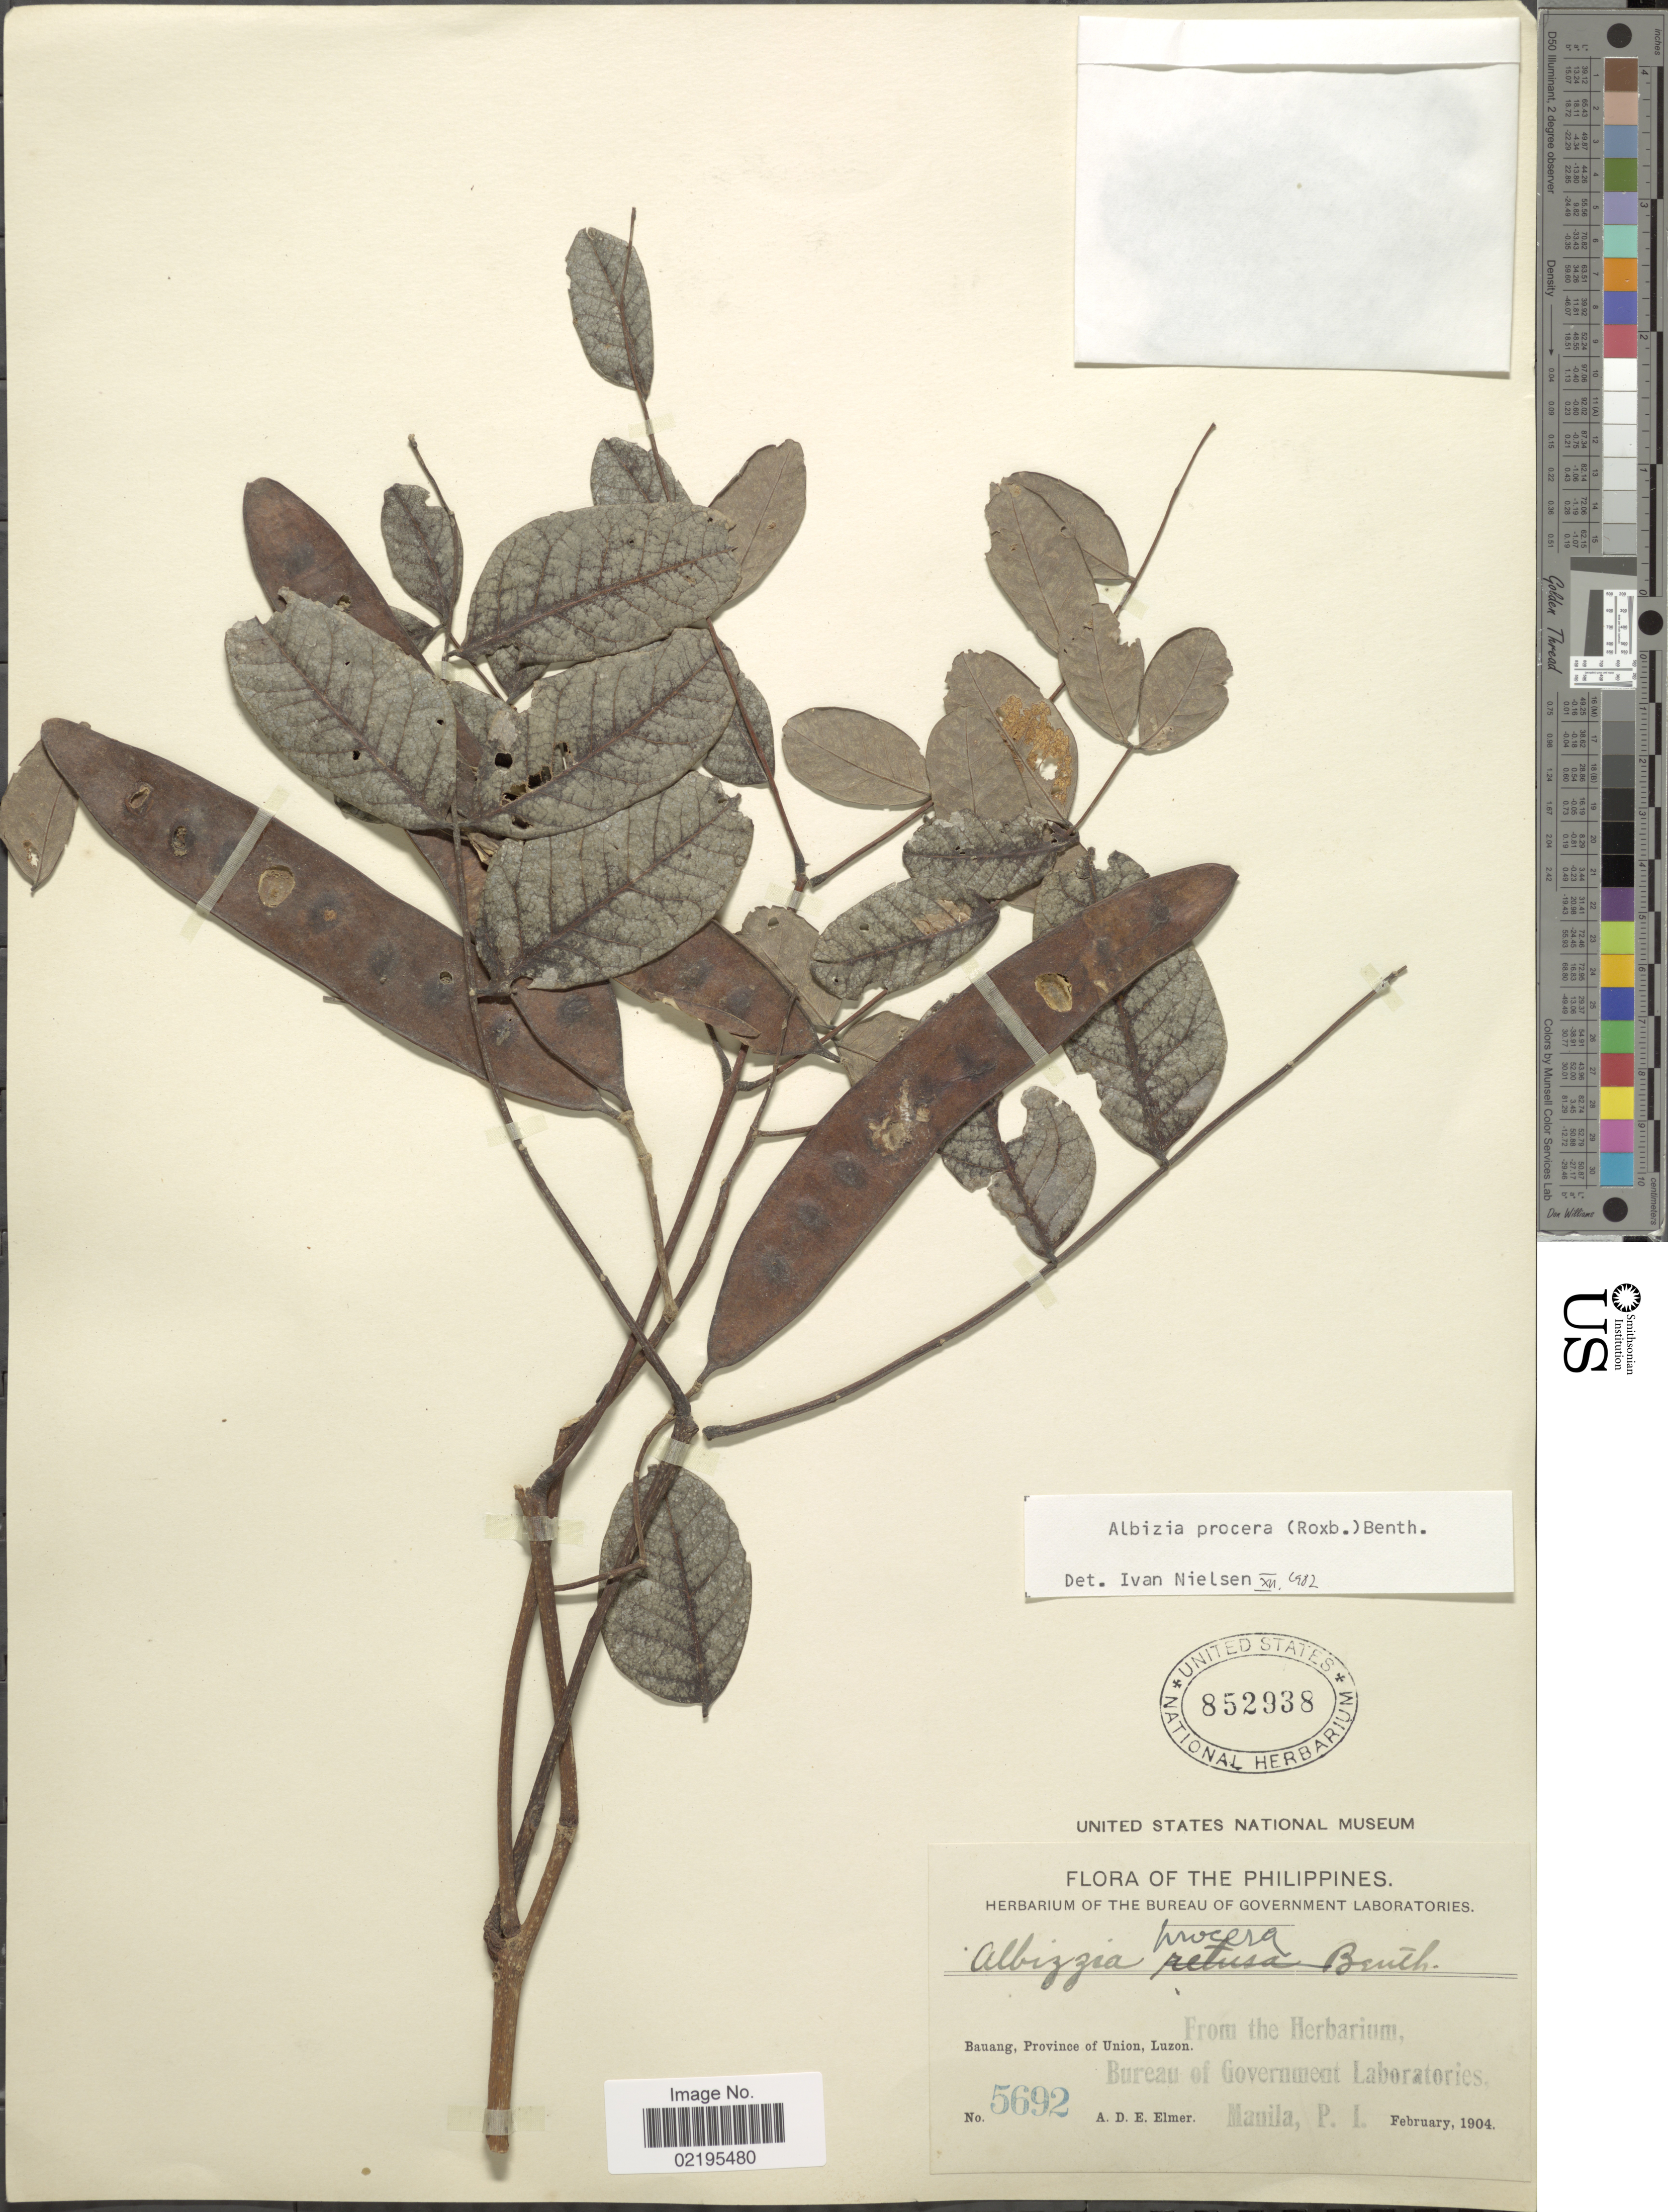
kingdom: Plantae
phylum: Tracheophyta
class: Magnoliopsida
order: Fabales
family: Fabaceae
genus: Albizia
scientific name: Albizia procera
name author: (Roxb.) Benth.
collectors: A. D. E. Elmer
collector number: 5692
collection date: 1904-02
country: Philippines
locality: Bauang, Province of Union, Luzon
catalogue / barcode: US 852938